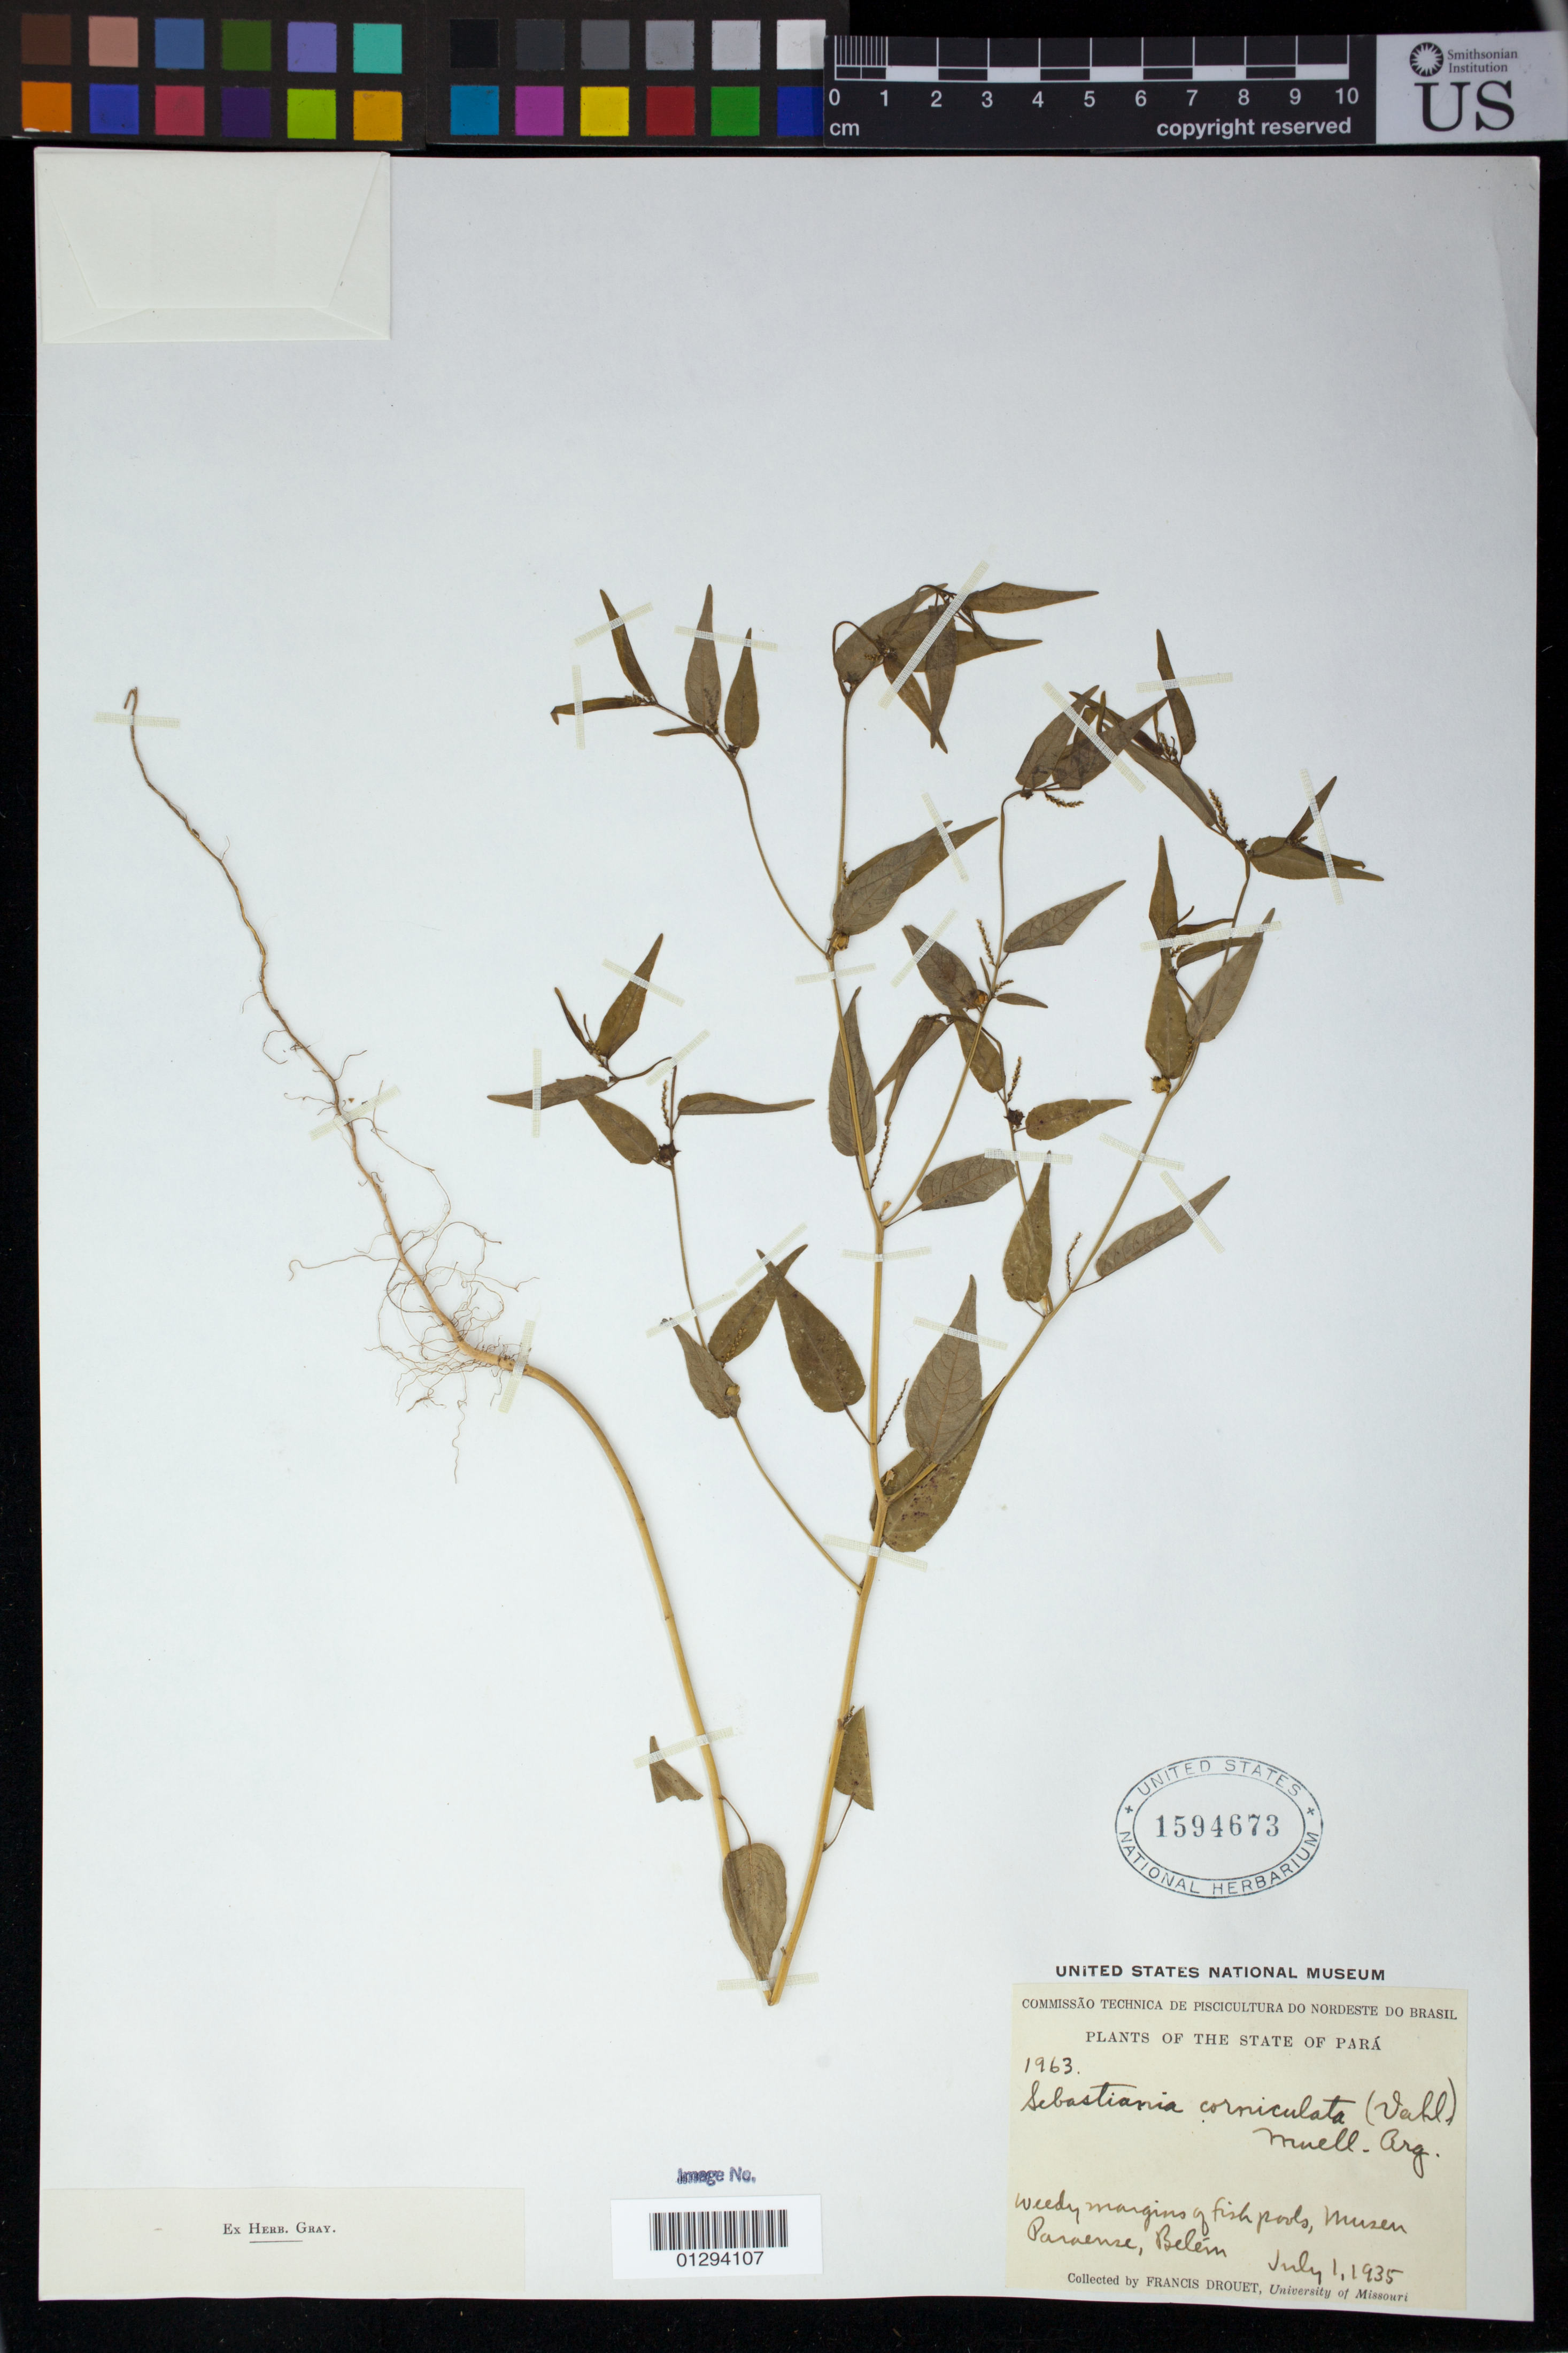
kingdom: Plantae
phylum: Tracheophyta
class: Magnoliopsida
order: Malpighiales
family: Euphorbiaceae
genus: Sebastiania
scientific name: Sebastiania corniculata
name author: (Vahl) Müll. Arg.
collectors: F. E. Drouet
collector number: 1963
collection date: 1935-07-01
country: Brazil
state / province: Para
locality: margins of fish ponds, Museu Paraense, Belém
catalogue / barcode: US 1594673